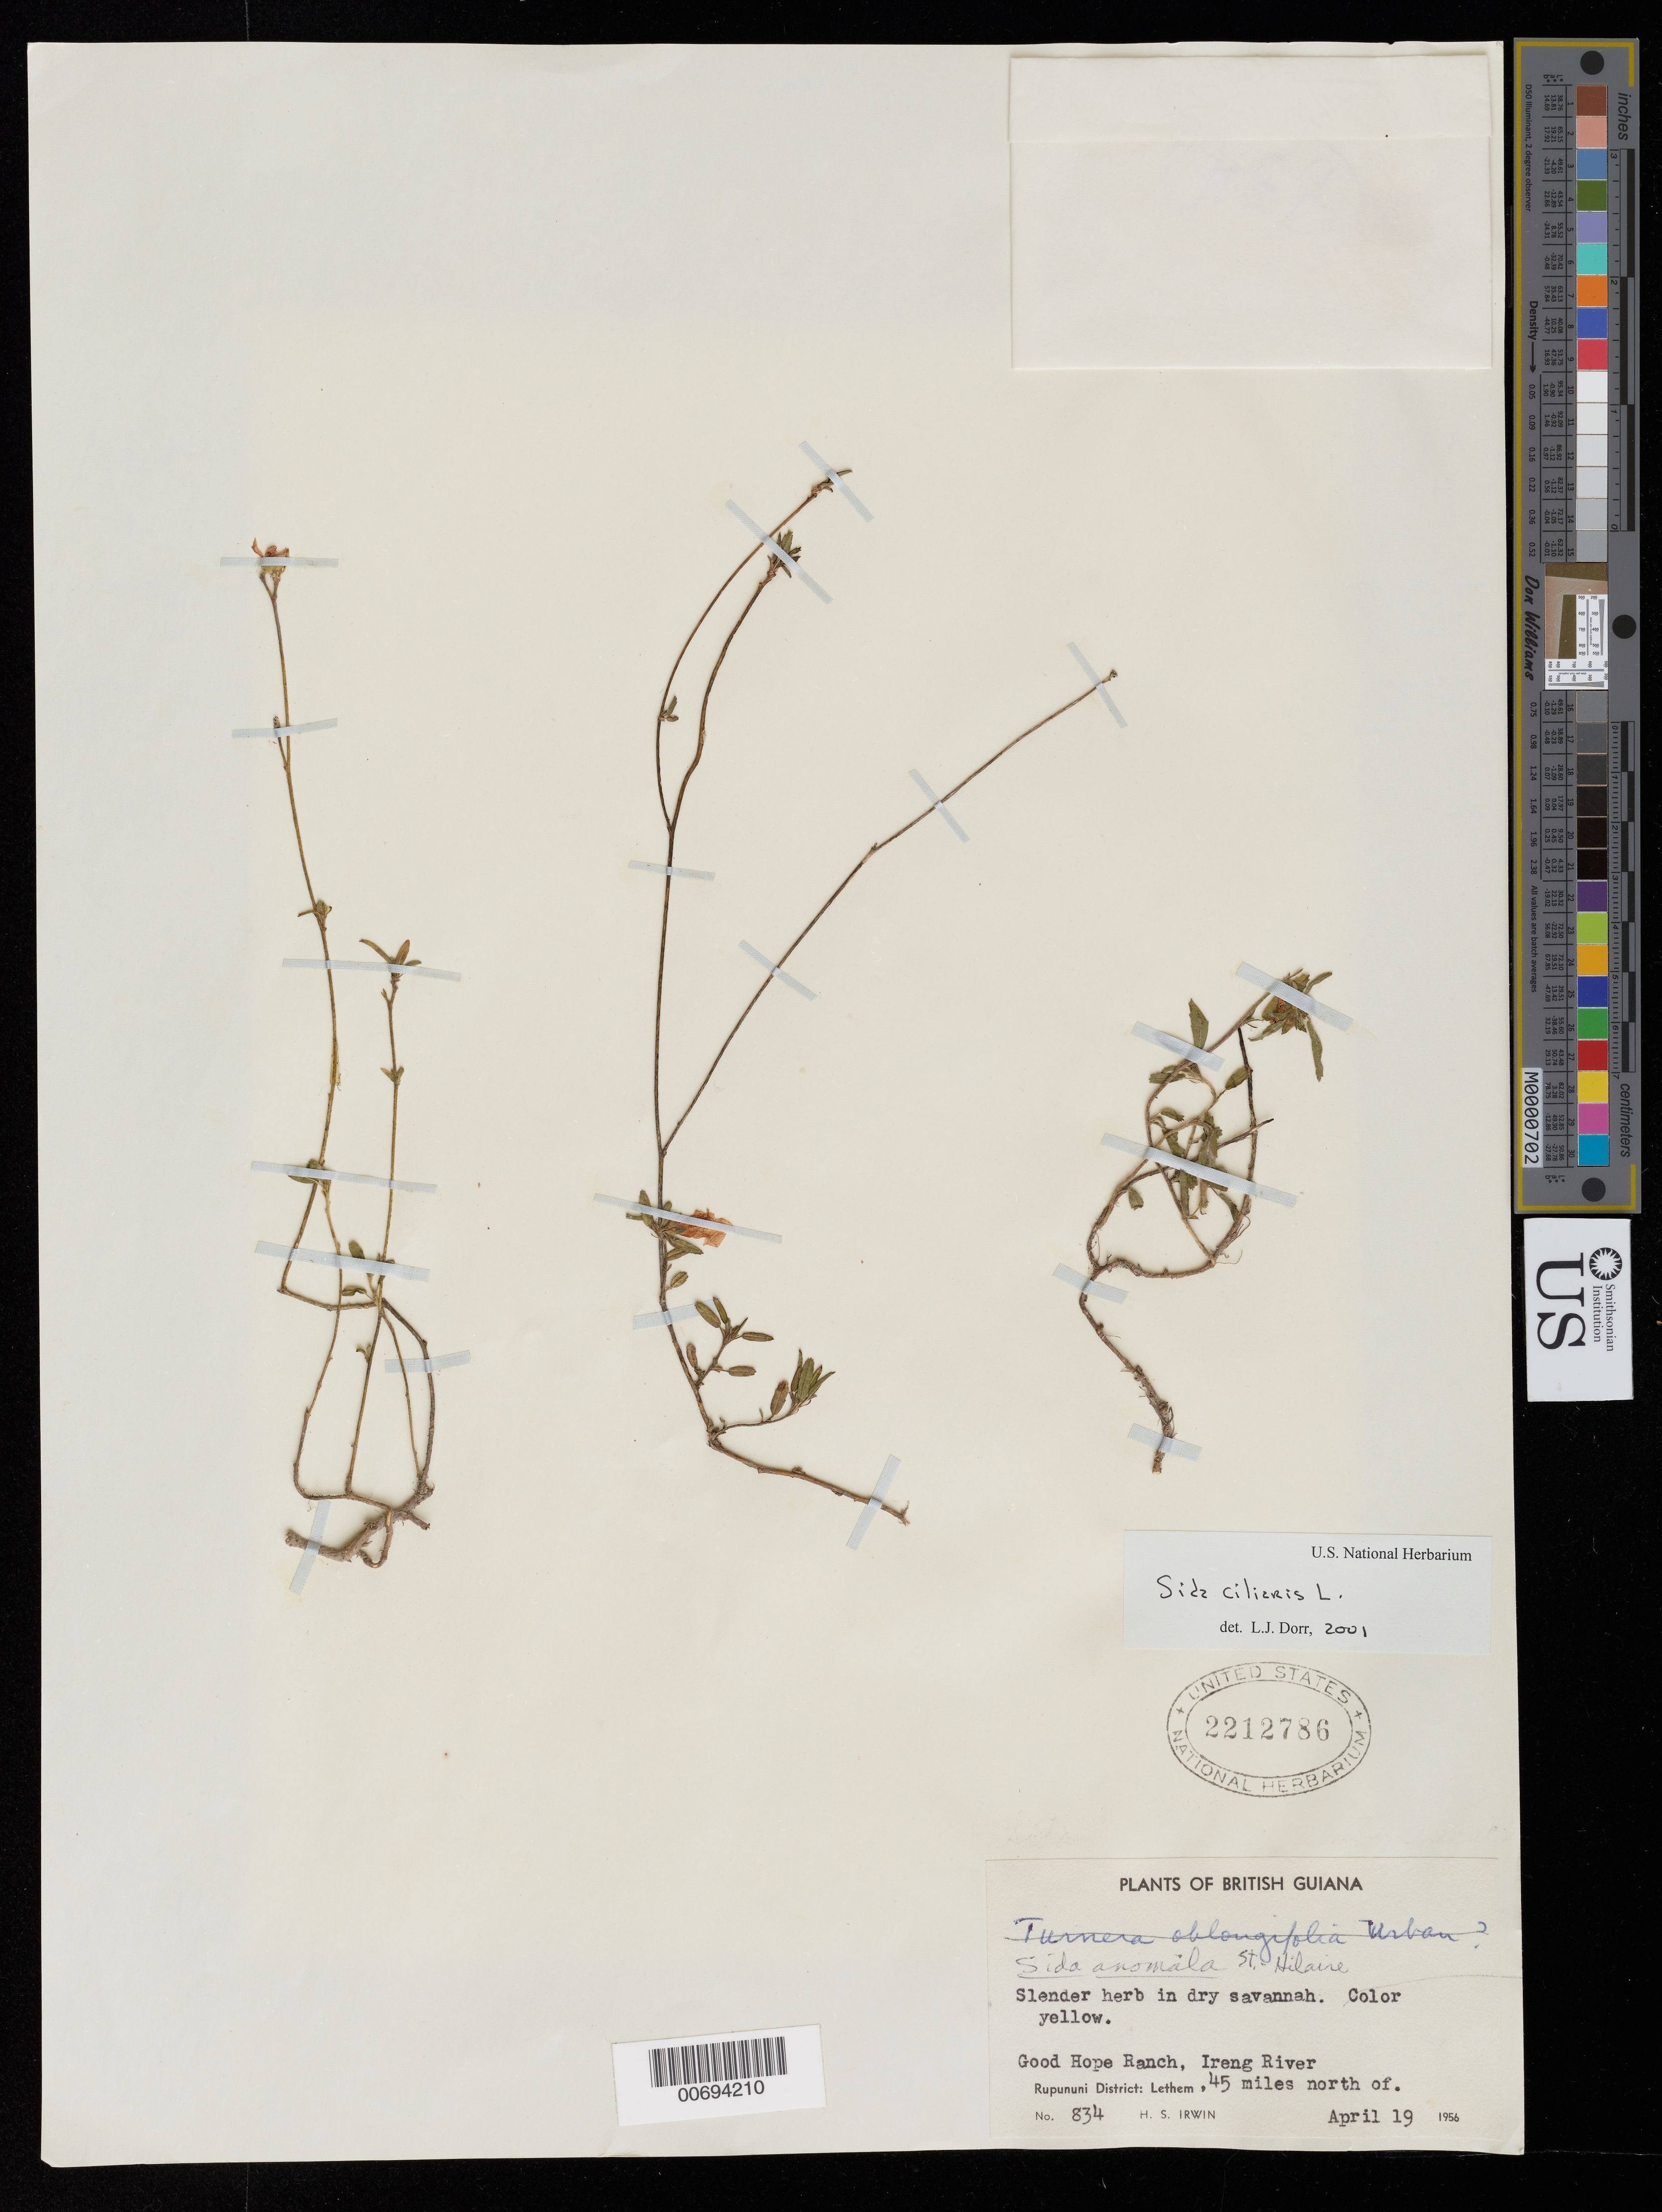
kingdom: Plantae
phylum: Tracheophyta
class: Magnoliopsida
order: Malvales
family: Malvaceae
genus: Sida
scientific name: Sida ciliaris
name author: L.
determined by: Dorr, L. J., (BOT), Smithsonian Institution - National Museum of Natural History (UNITED STATES)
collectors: H. Irwin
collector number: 834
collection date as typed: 19-Apr-56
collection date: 1956-04-19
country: Guyana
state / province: U. Takutu-U. Essequibo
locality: Good Hope Ranch, 45 mi. N of Lethem, east bank of Takutu R.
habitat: Dry savanna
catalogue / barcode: US 2212786